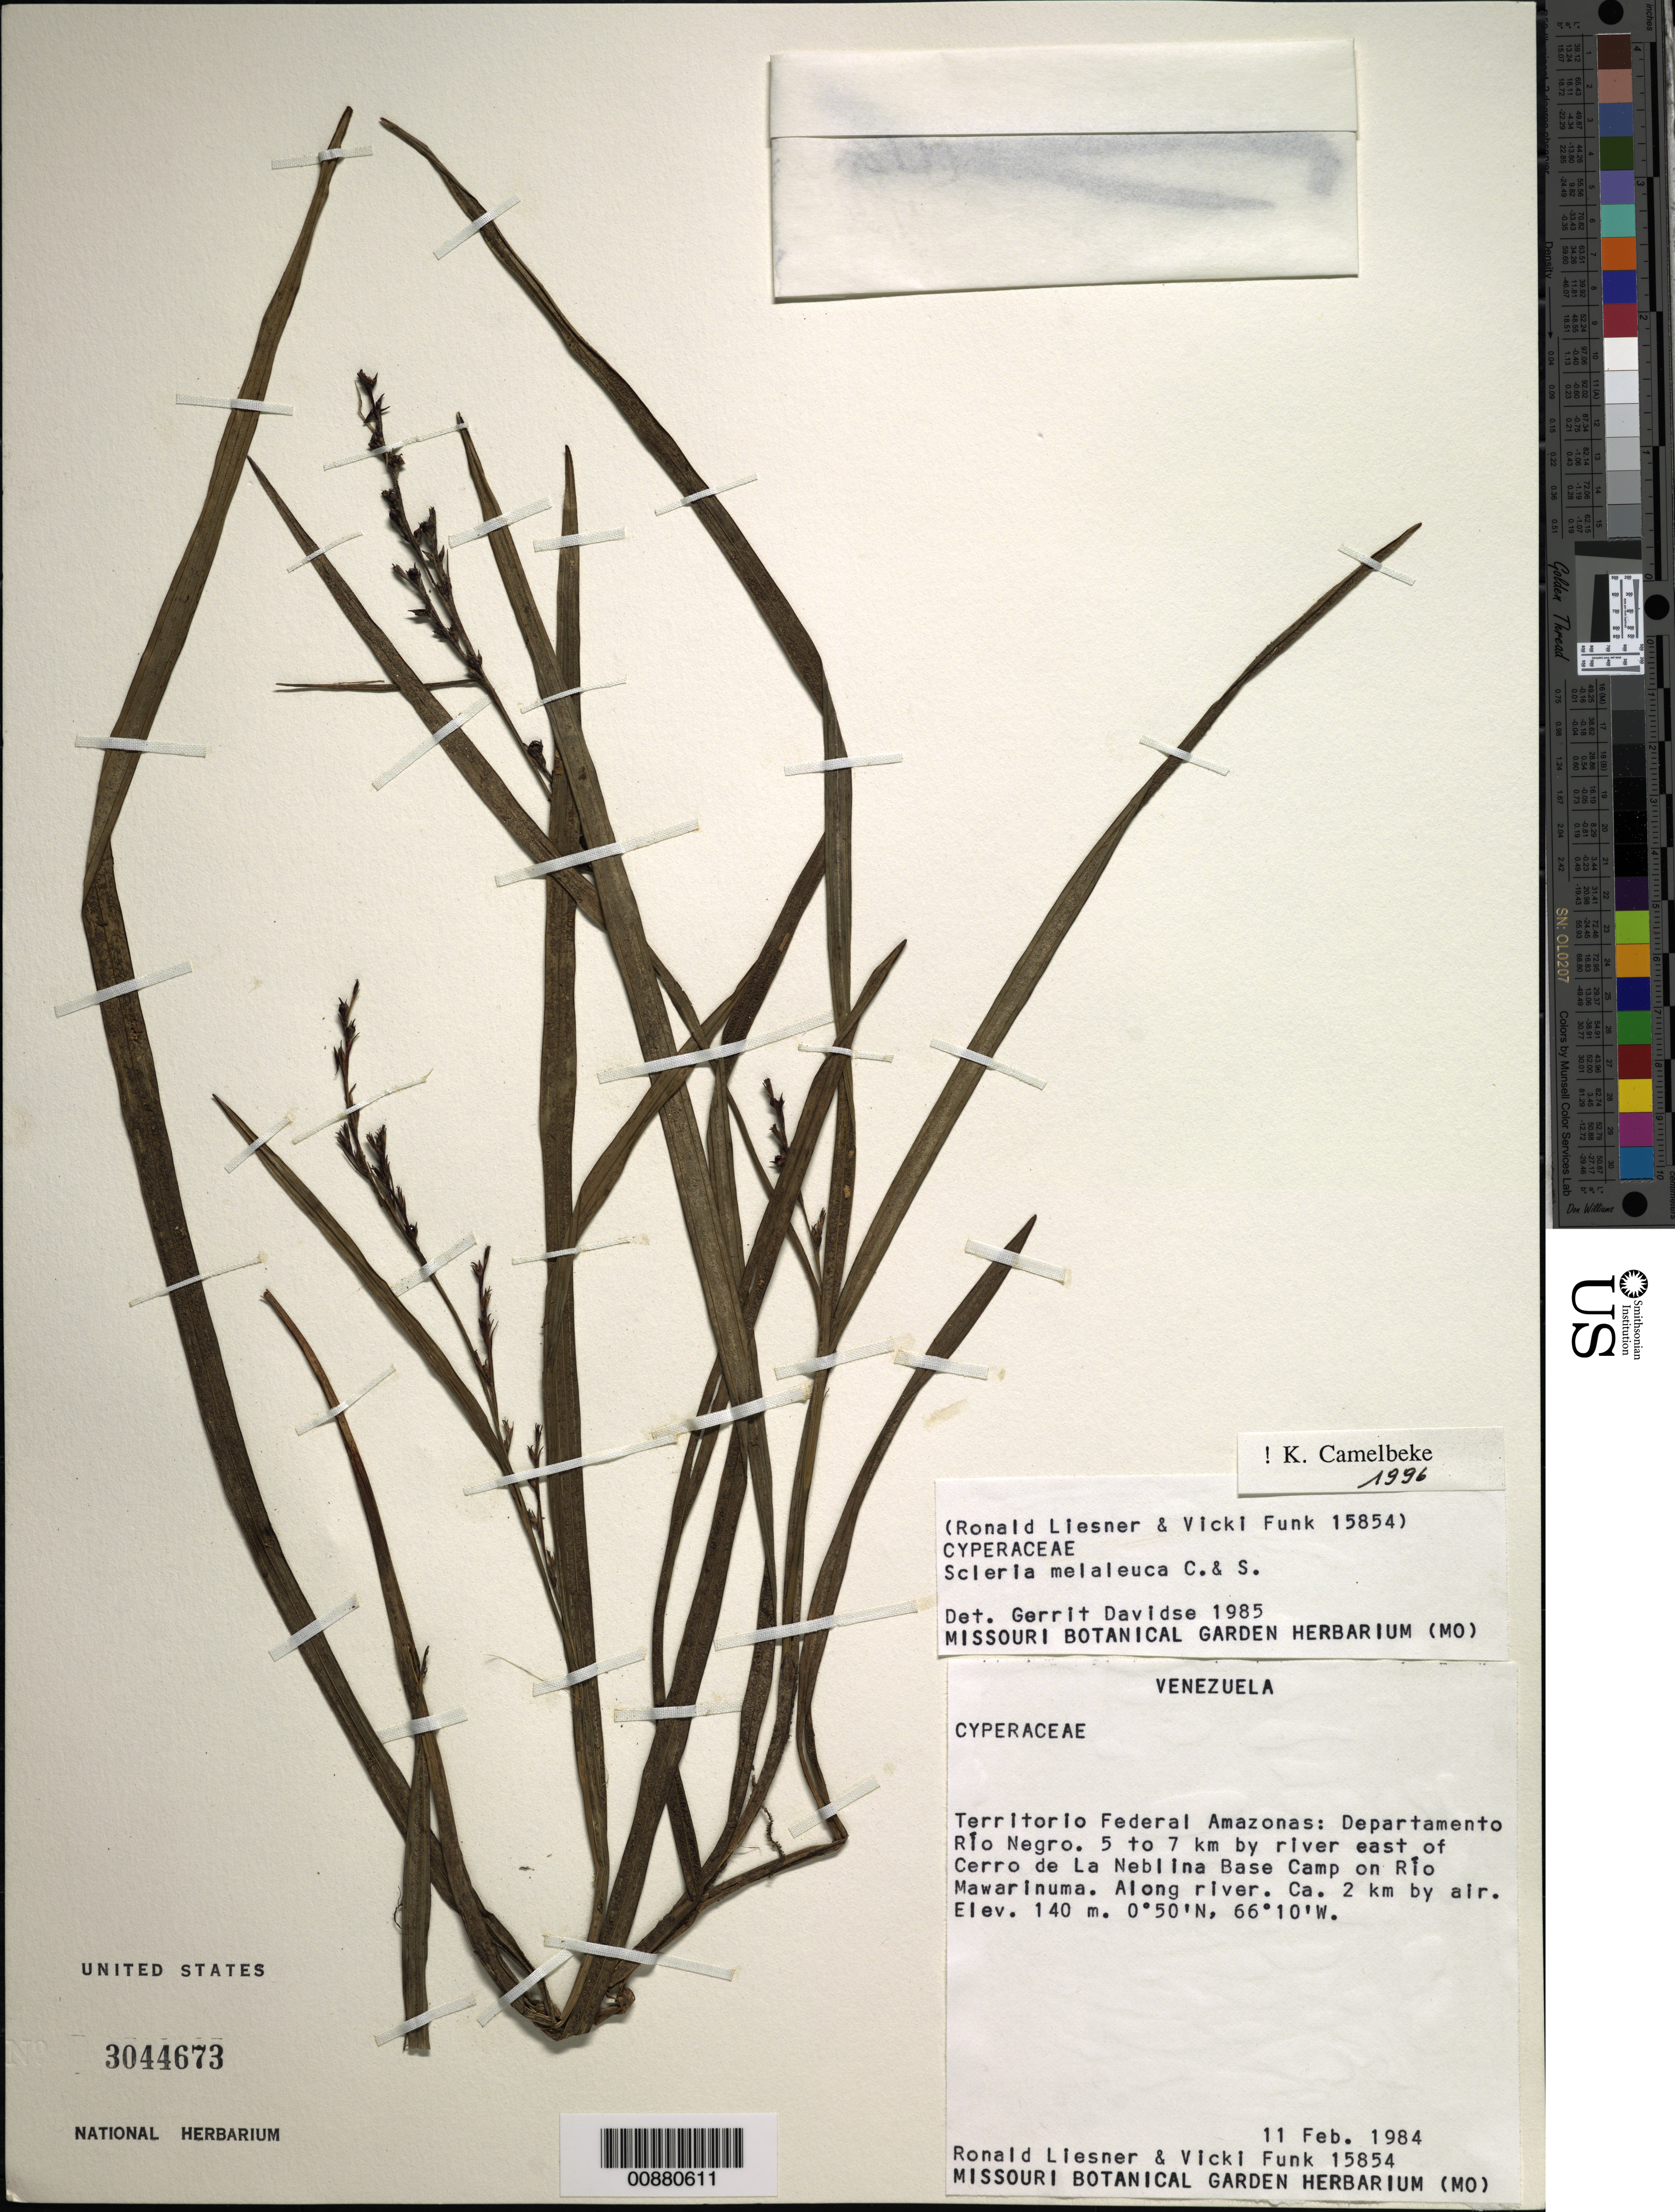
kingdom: Plantae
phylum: Tracheophyta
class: Liliopsida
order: Poales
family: Cyperaceae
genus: Scleria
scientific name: Scleria gaertneri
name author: Raddi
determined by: Strong, Mark T., (BOT), Smithsonian Institution - National Museum of Natural History (UNITED STATES)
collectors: R. L. Liesner & V. Funk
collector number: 15854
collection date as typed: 11-Feb-84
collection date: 1984-02-11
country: Venezuela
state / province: Amazonas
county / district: Río Negro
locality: Río Mawarinuma, 5-7 km E by river of Cerro de La Neblina Base Camp; ca. 2 km by air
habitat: Along river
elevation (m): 140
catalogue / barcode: US 3044673